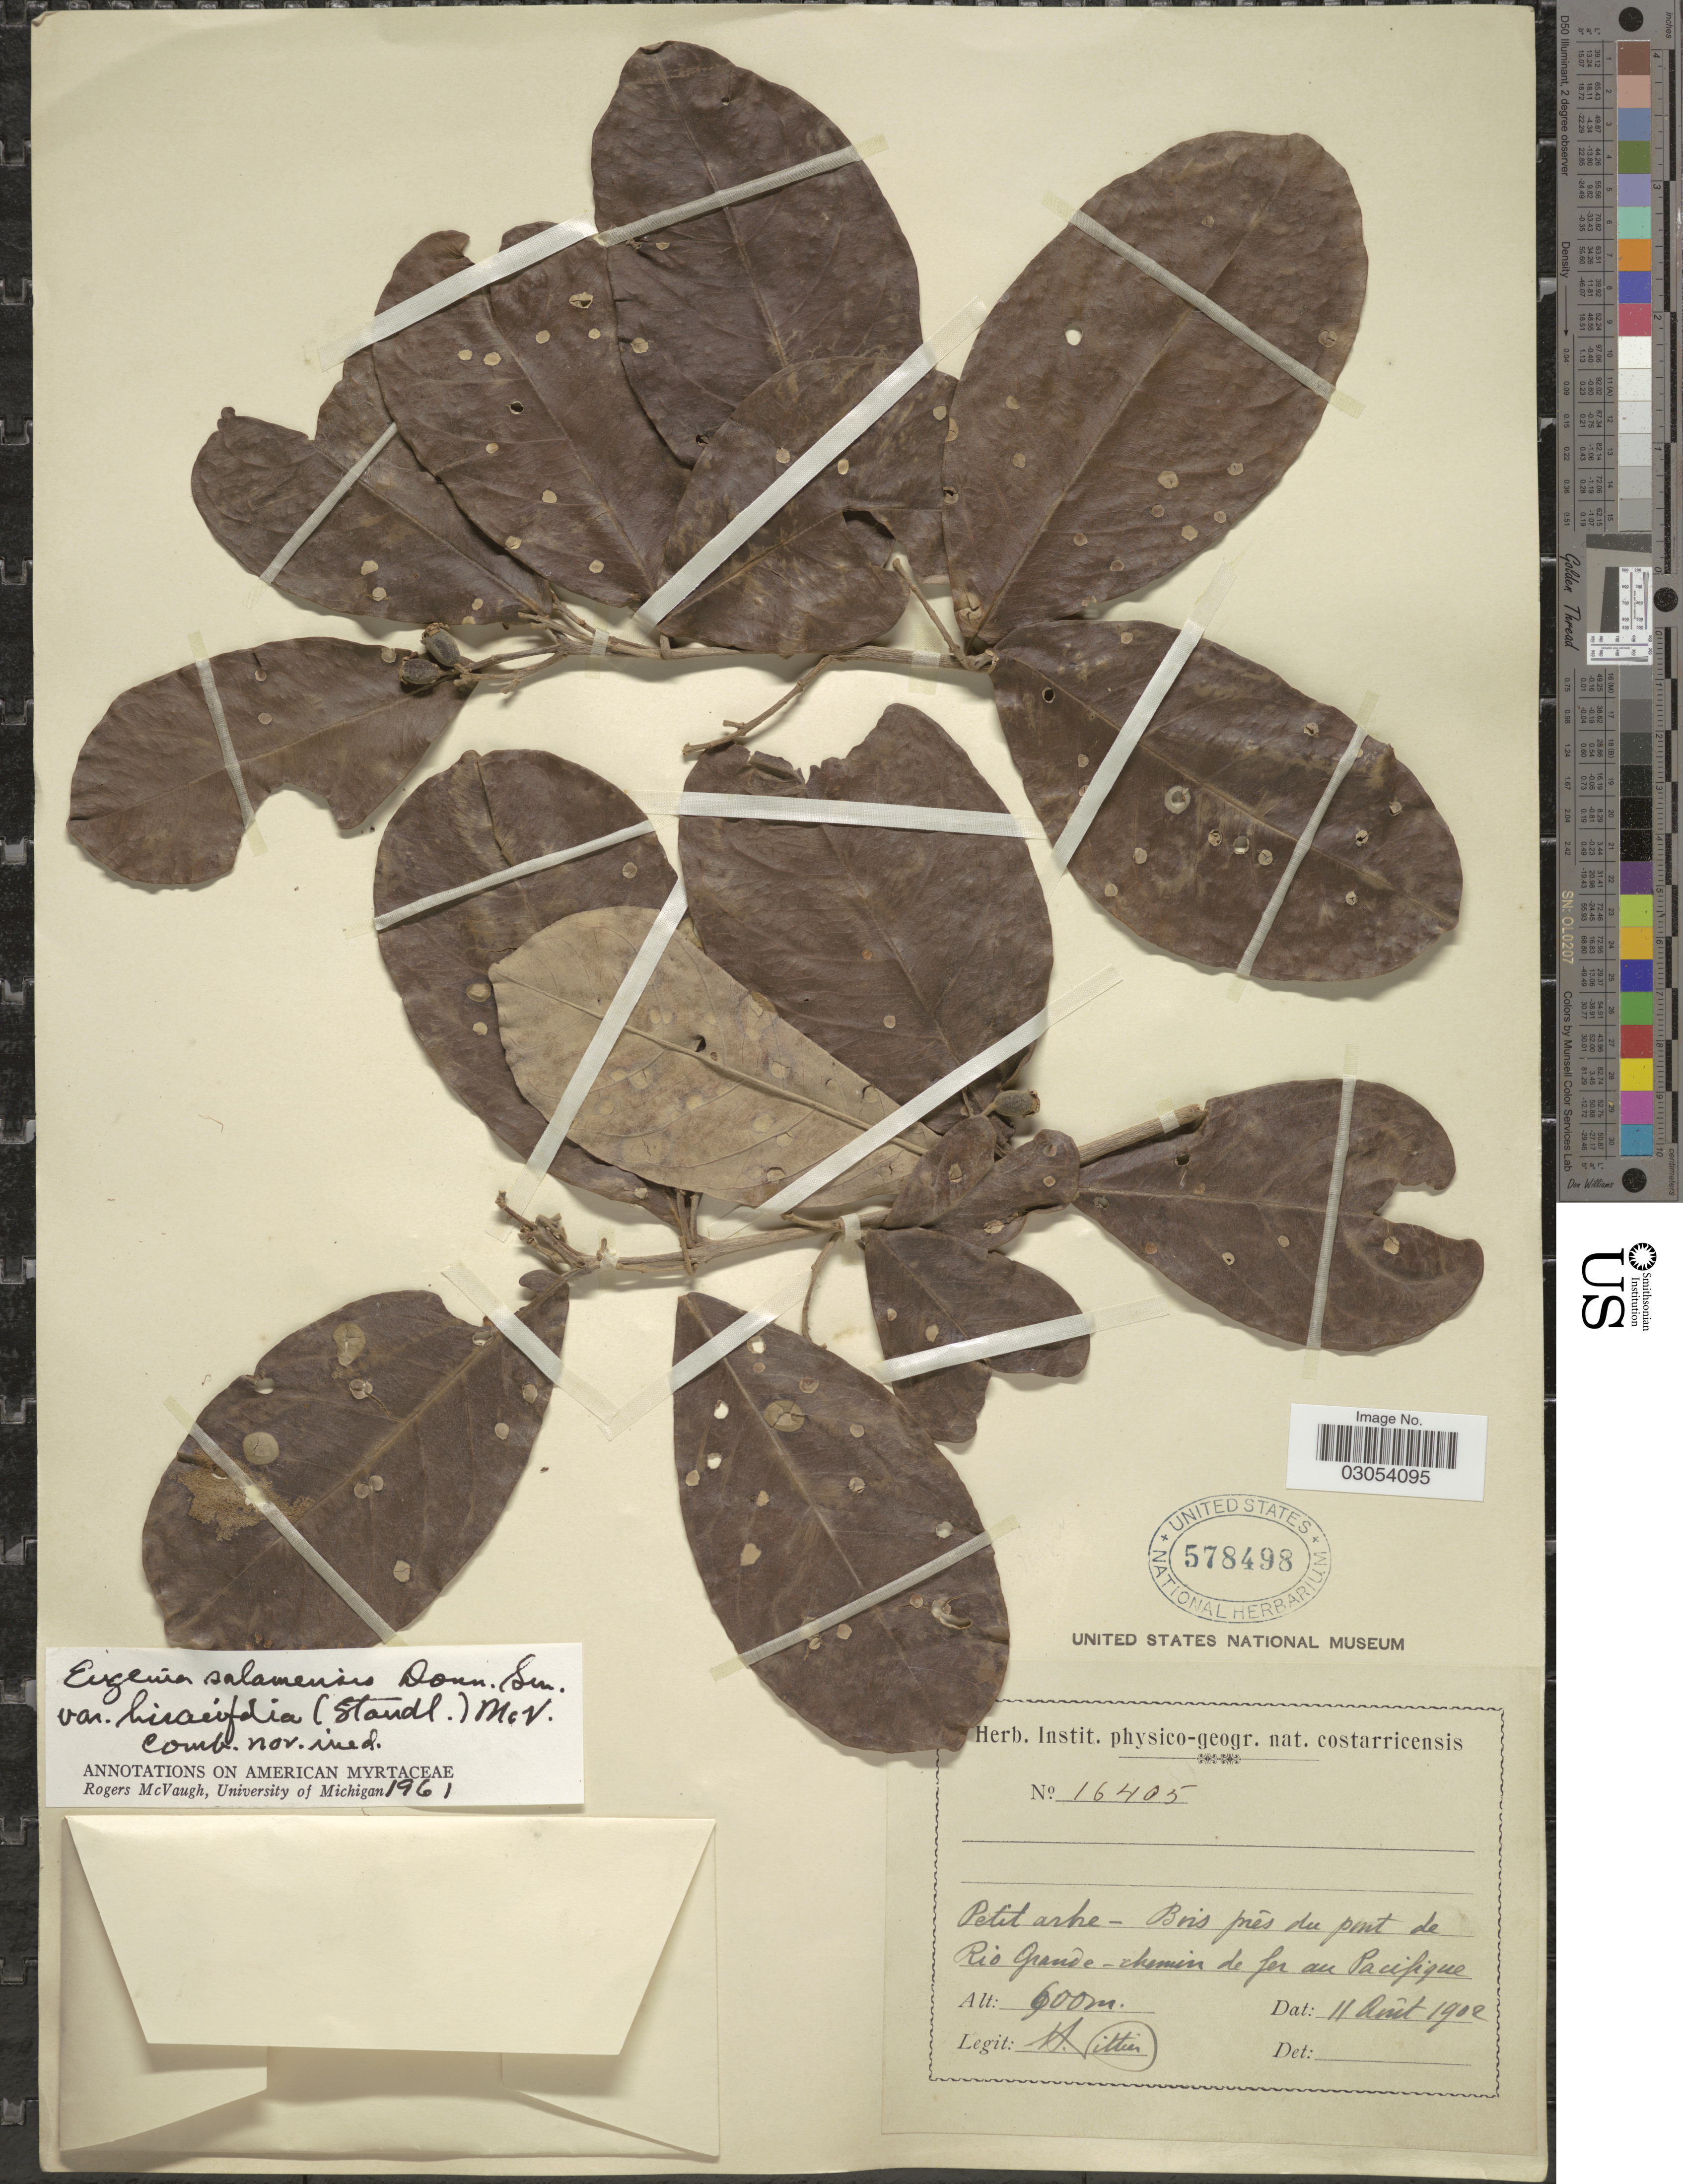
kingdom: Plantae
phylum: Tracheophyta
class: Magnoliopsida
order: Myrtales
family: Myrtaceae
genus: Eugenia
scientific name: Eugenia salamensis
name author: Donn. Sm.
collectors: H. F. Pittier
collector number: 16405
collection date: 1902-08-11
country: Costa Rica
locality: Bois prés du pont de Rio Grande - chemin de fer au Pacifique.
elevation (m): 600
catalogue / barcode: US 578498